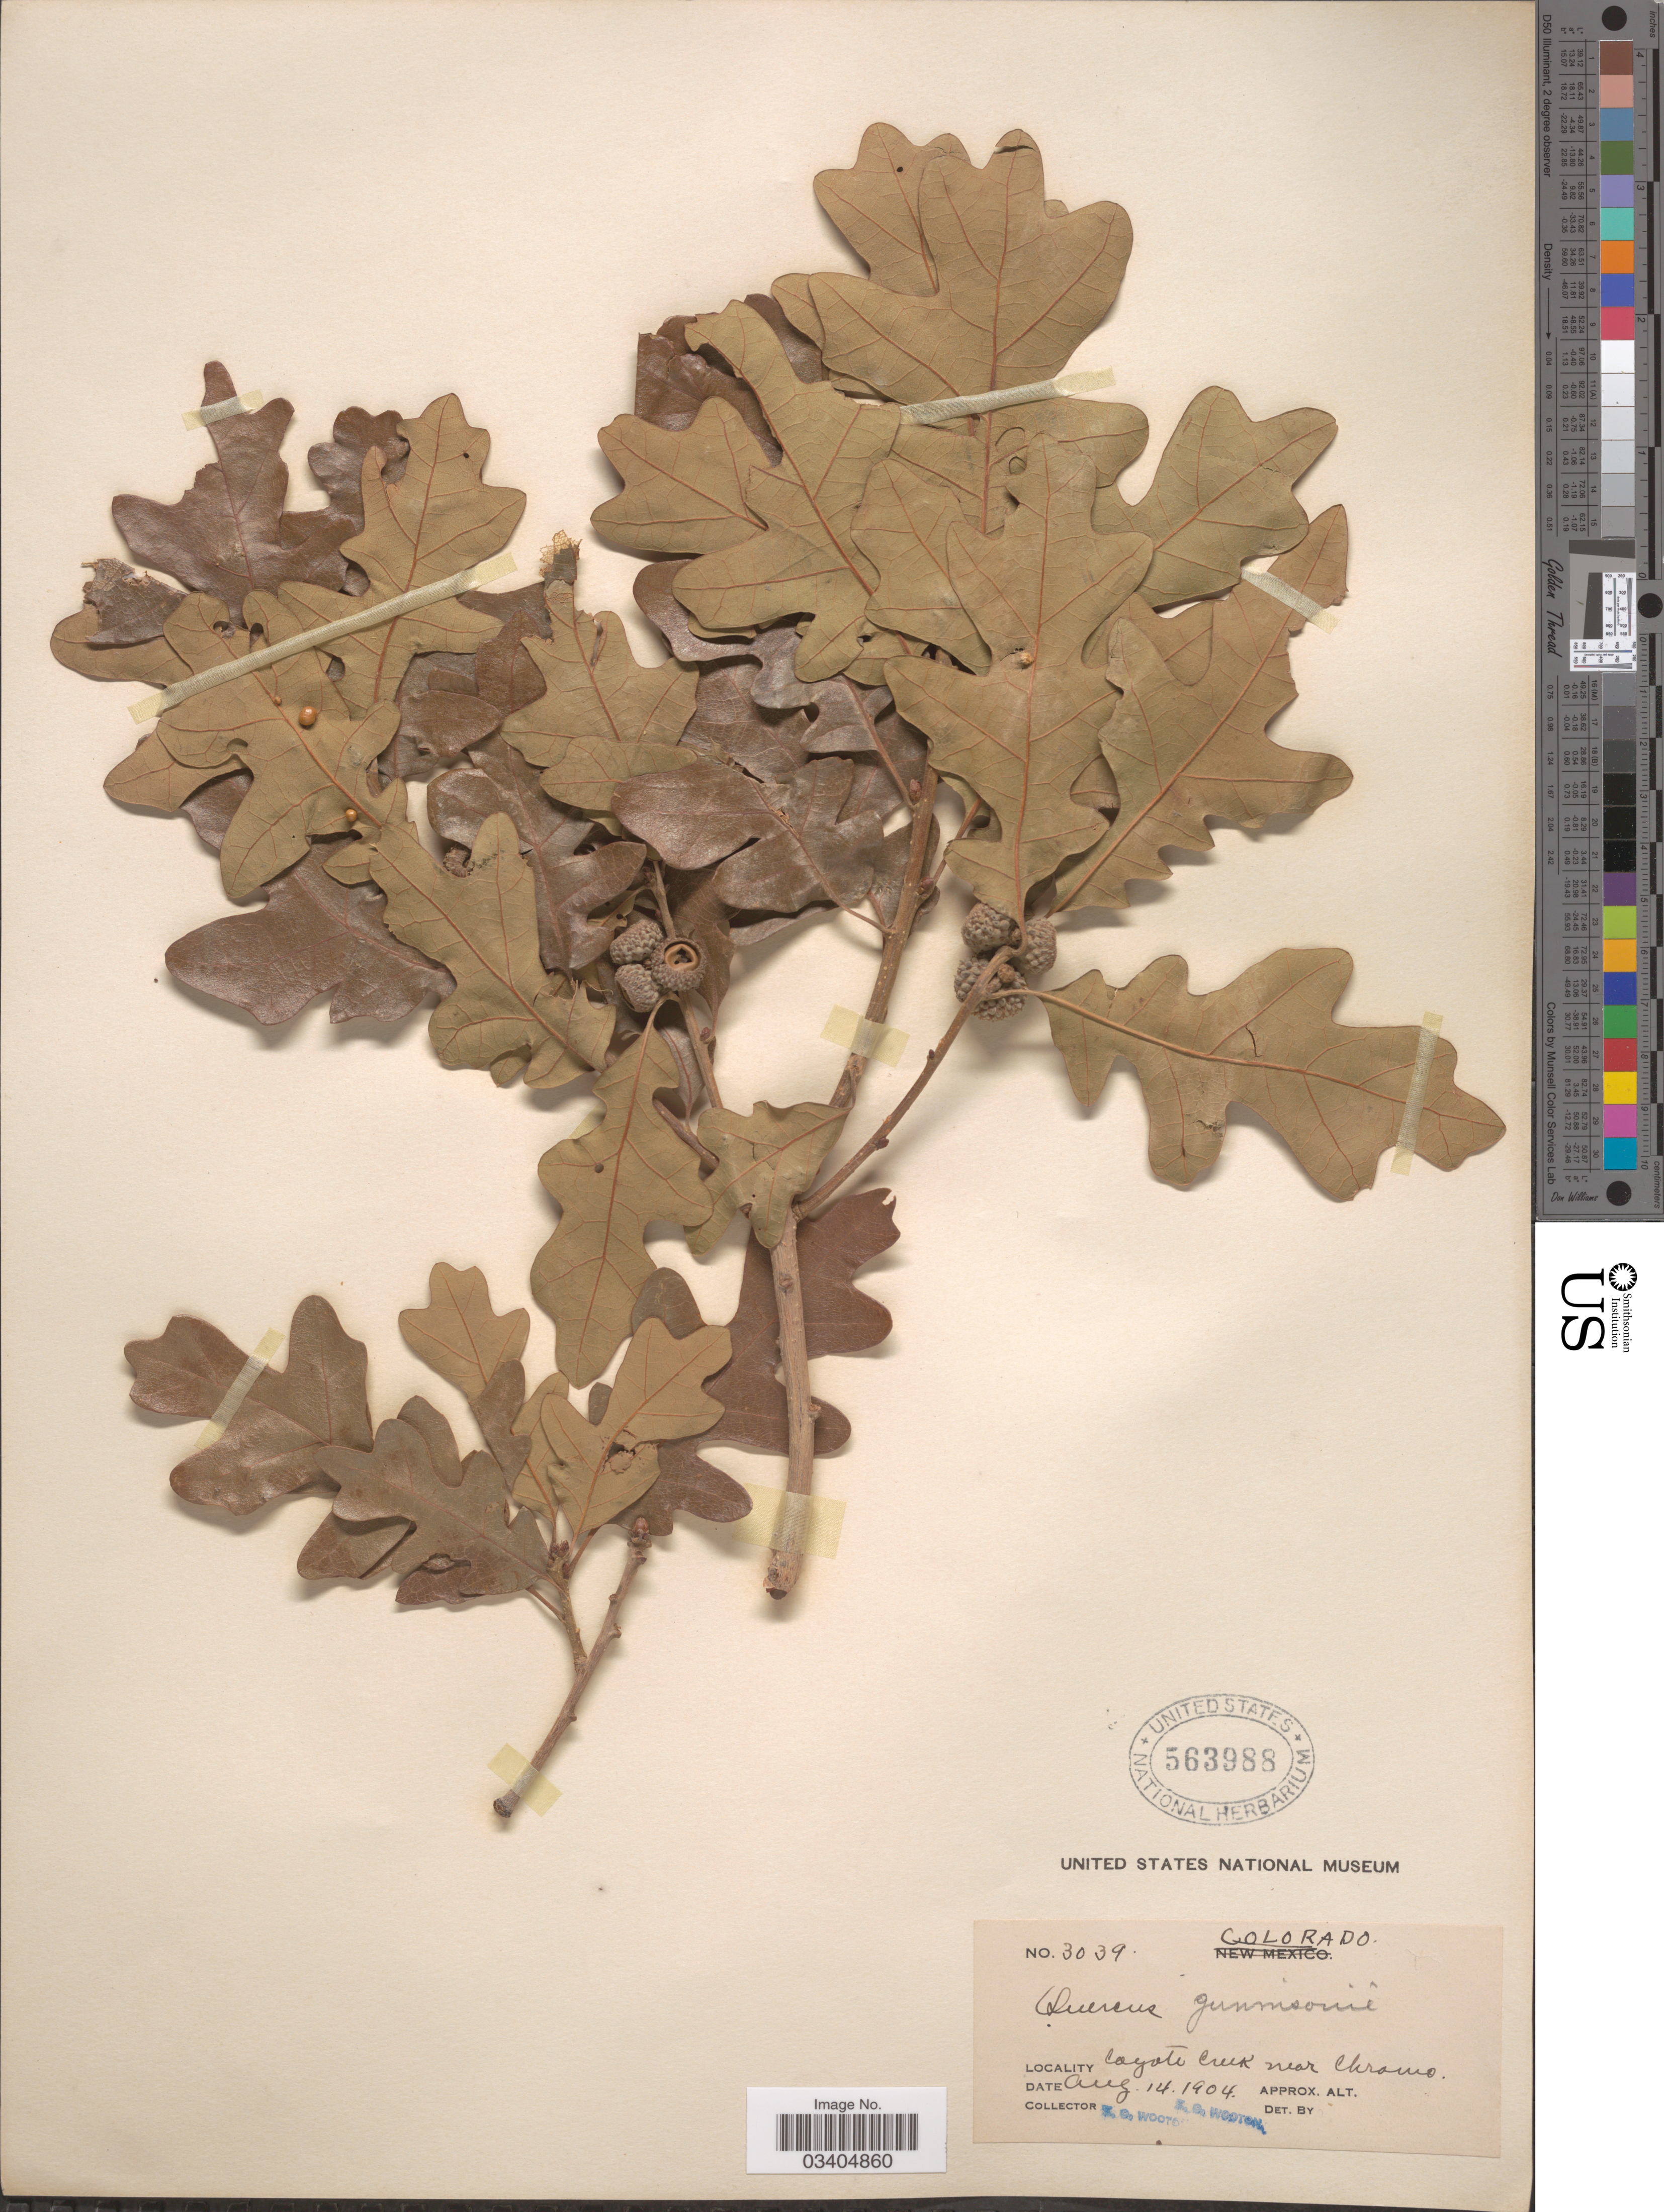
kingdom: Plantae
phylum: Tracheophyta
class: Magnoliopsida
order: Fagales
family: Fagaceae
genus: Quercus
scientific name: Quercus gambelii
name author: Nutt.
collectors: E. O. Wooton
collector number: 3039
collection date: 1904-08-14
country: United States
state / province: Colorado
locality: Cayote Creek near Chromo.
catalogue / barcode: US 563988